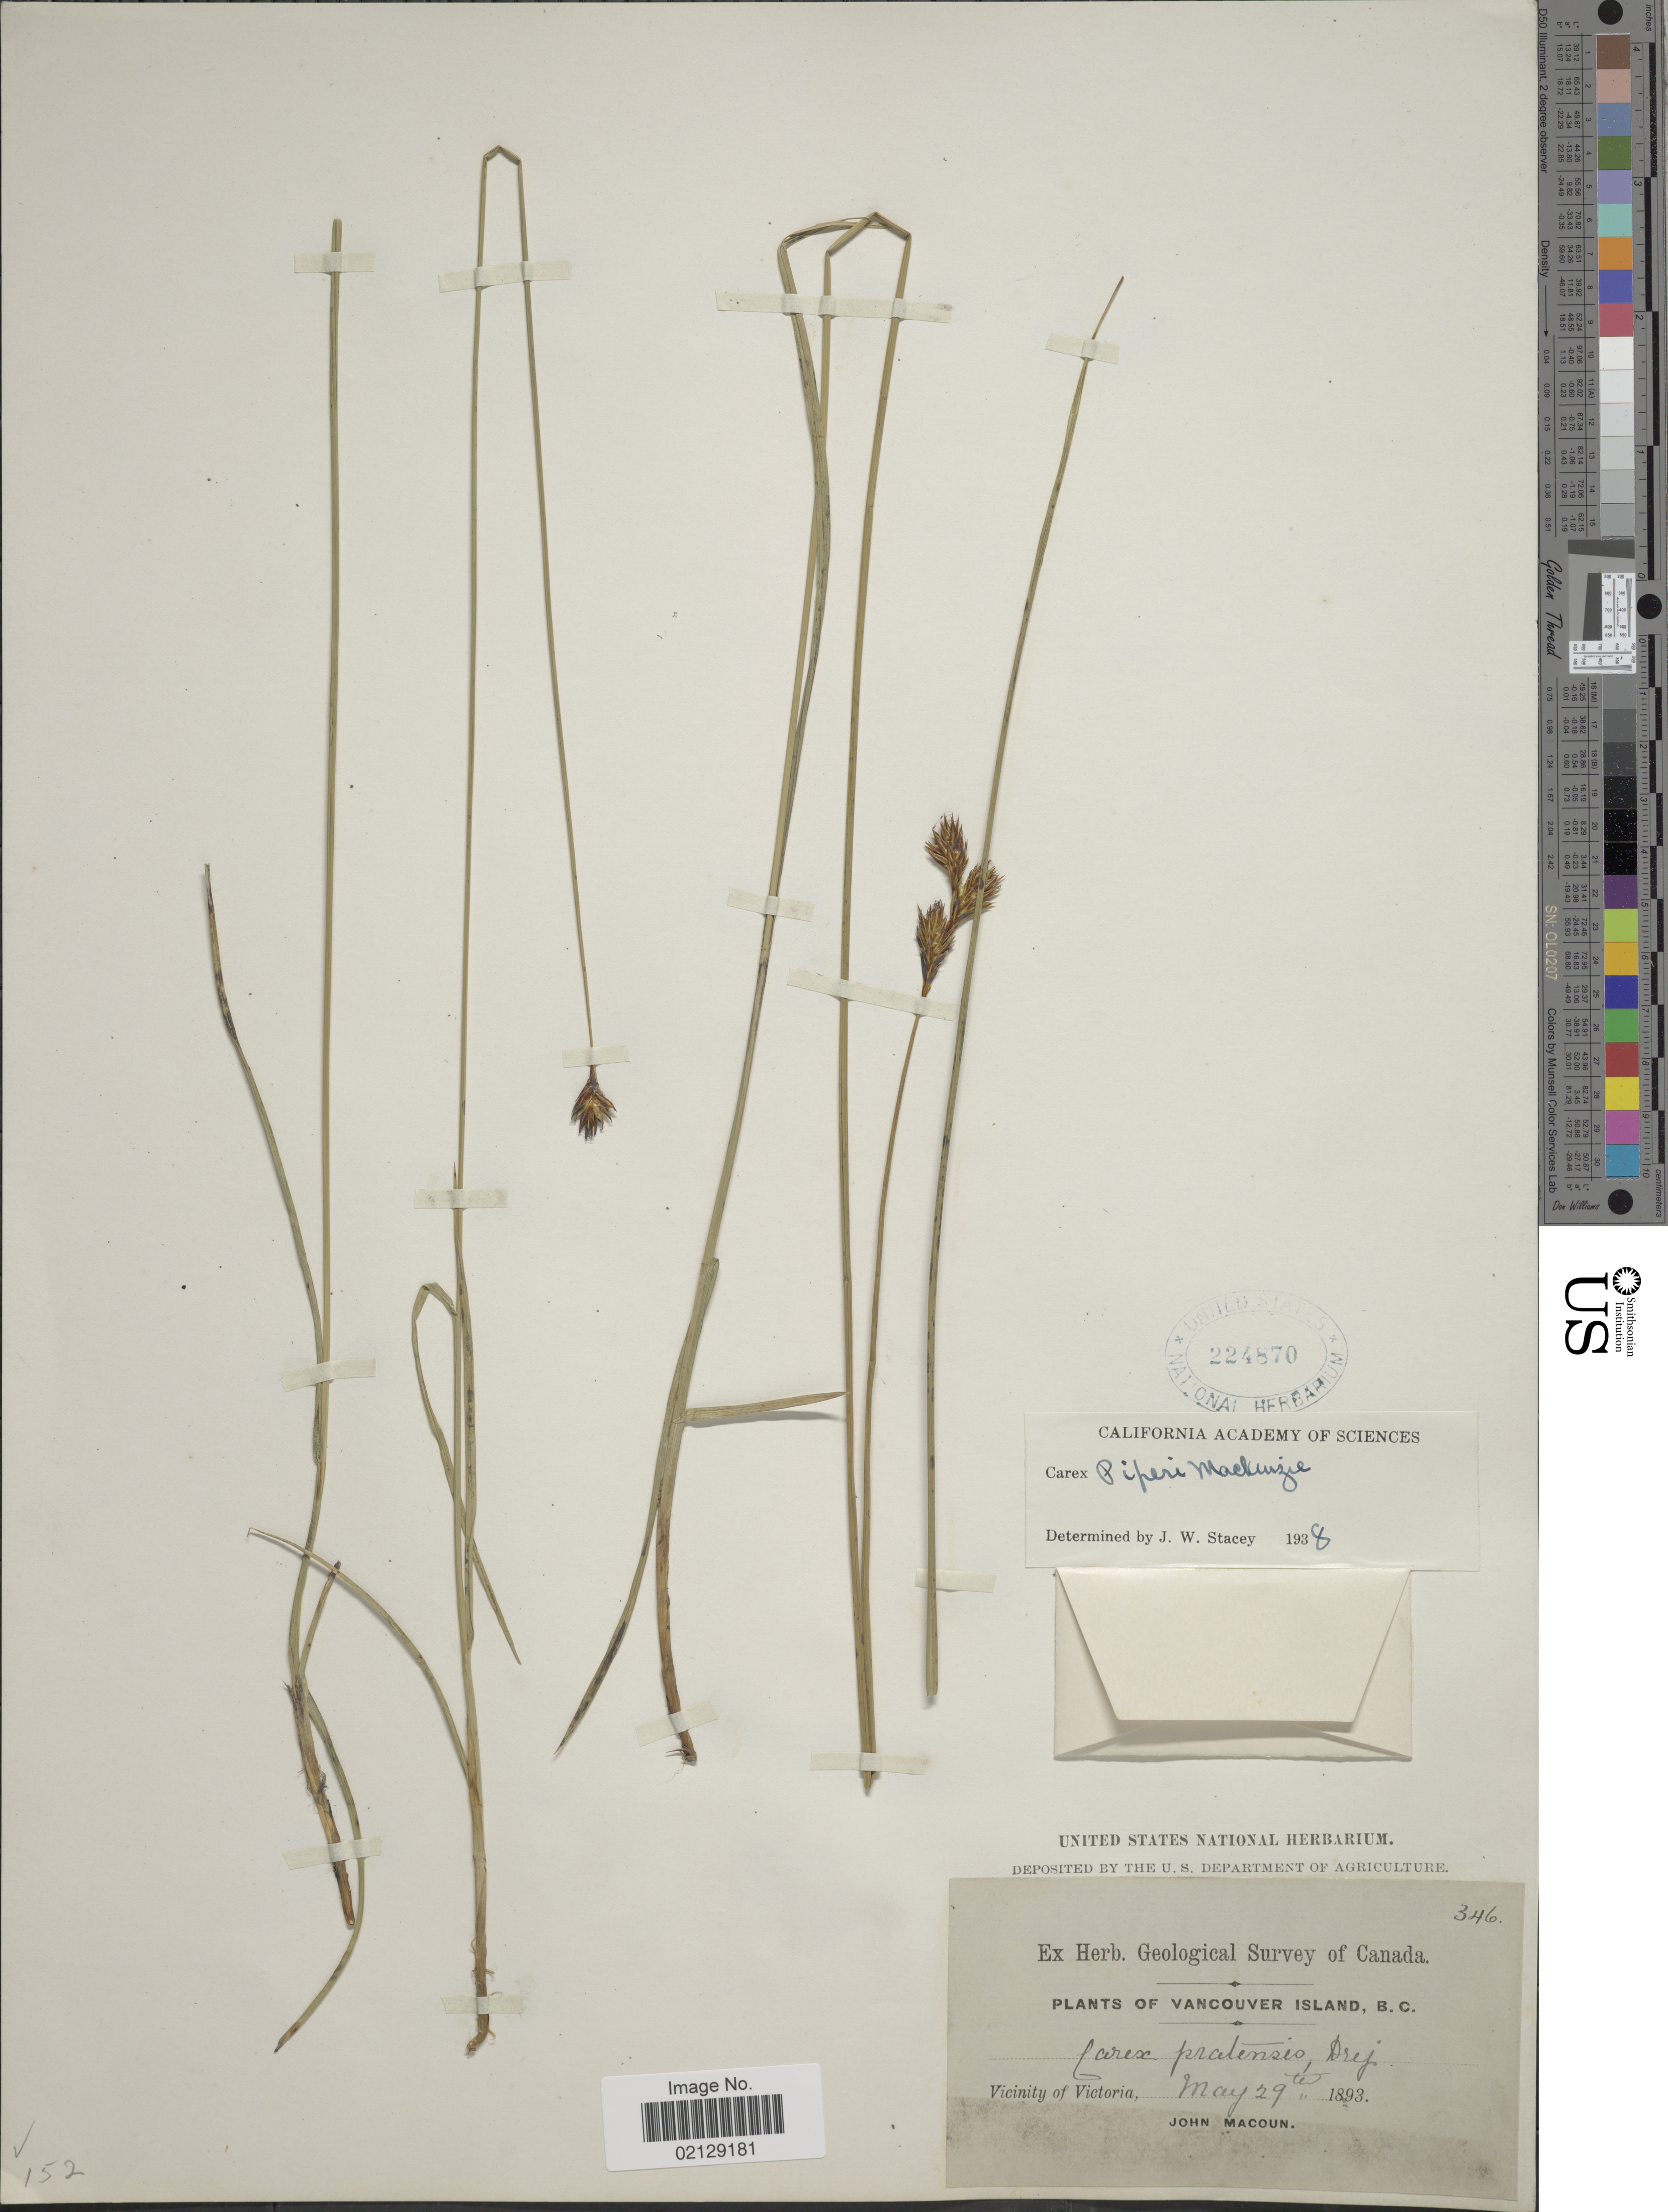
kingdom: Plantae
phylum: Tracheophyta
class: Liliopsida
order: Poales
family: Cyperaceae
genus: Carex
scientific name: Carex praticola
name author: Rydb.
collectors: J. Macoun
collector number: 346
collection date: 1893-05-29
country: Canada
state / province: British Columbia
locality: Vancouver Island, B.C., Vicinity of Victoria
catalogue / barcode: US 224870